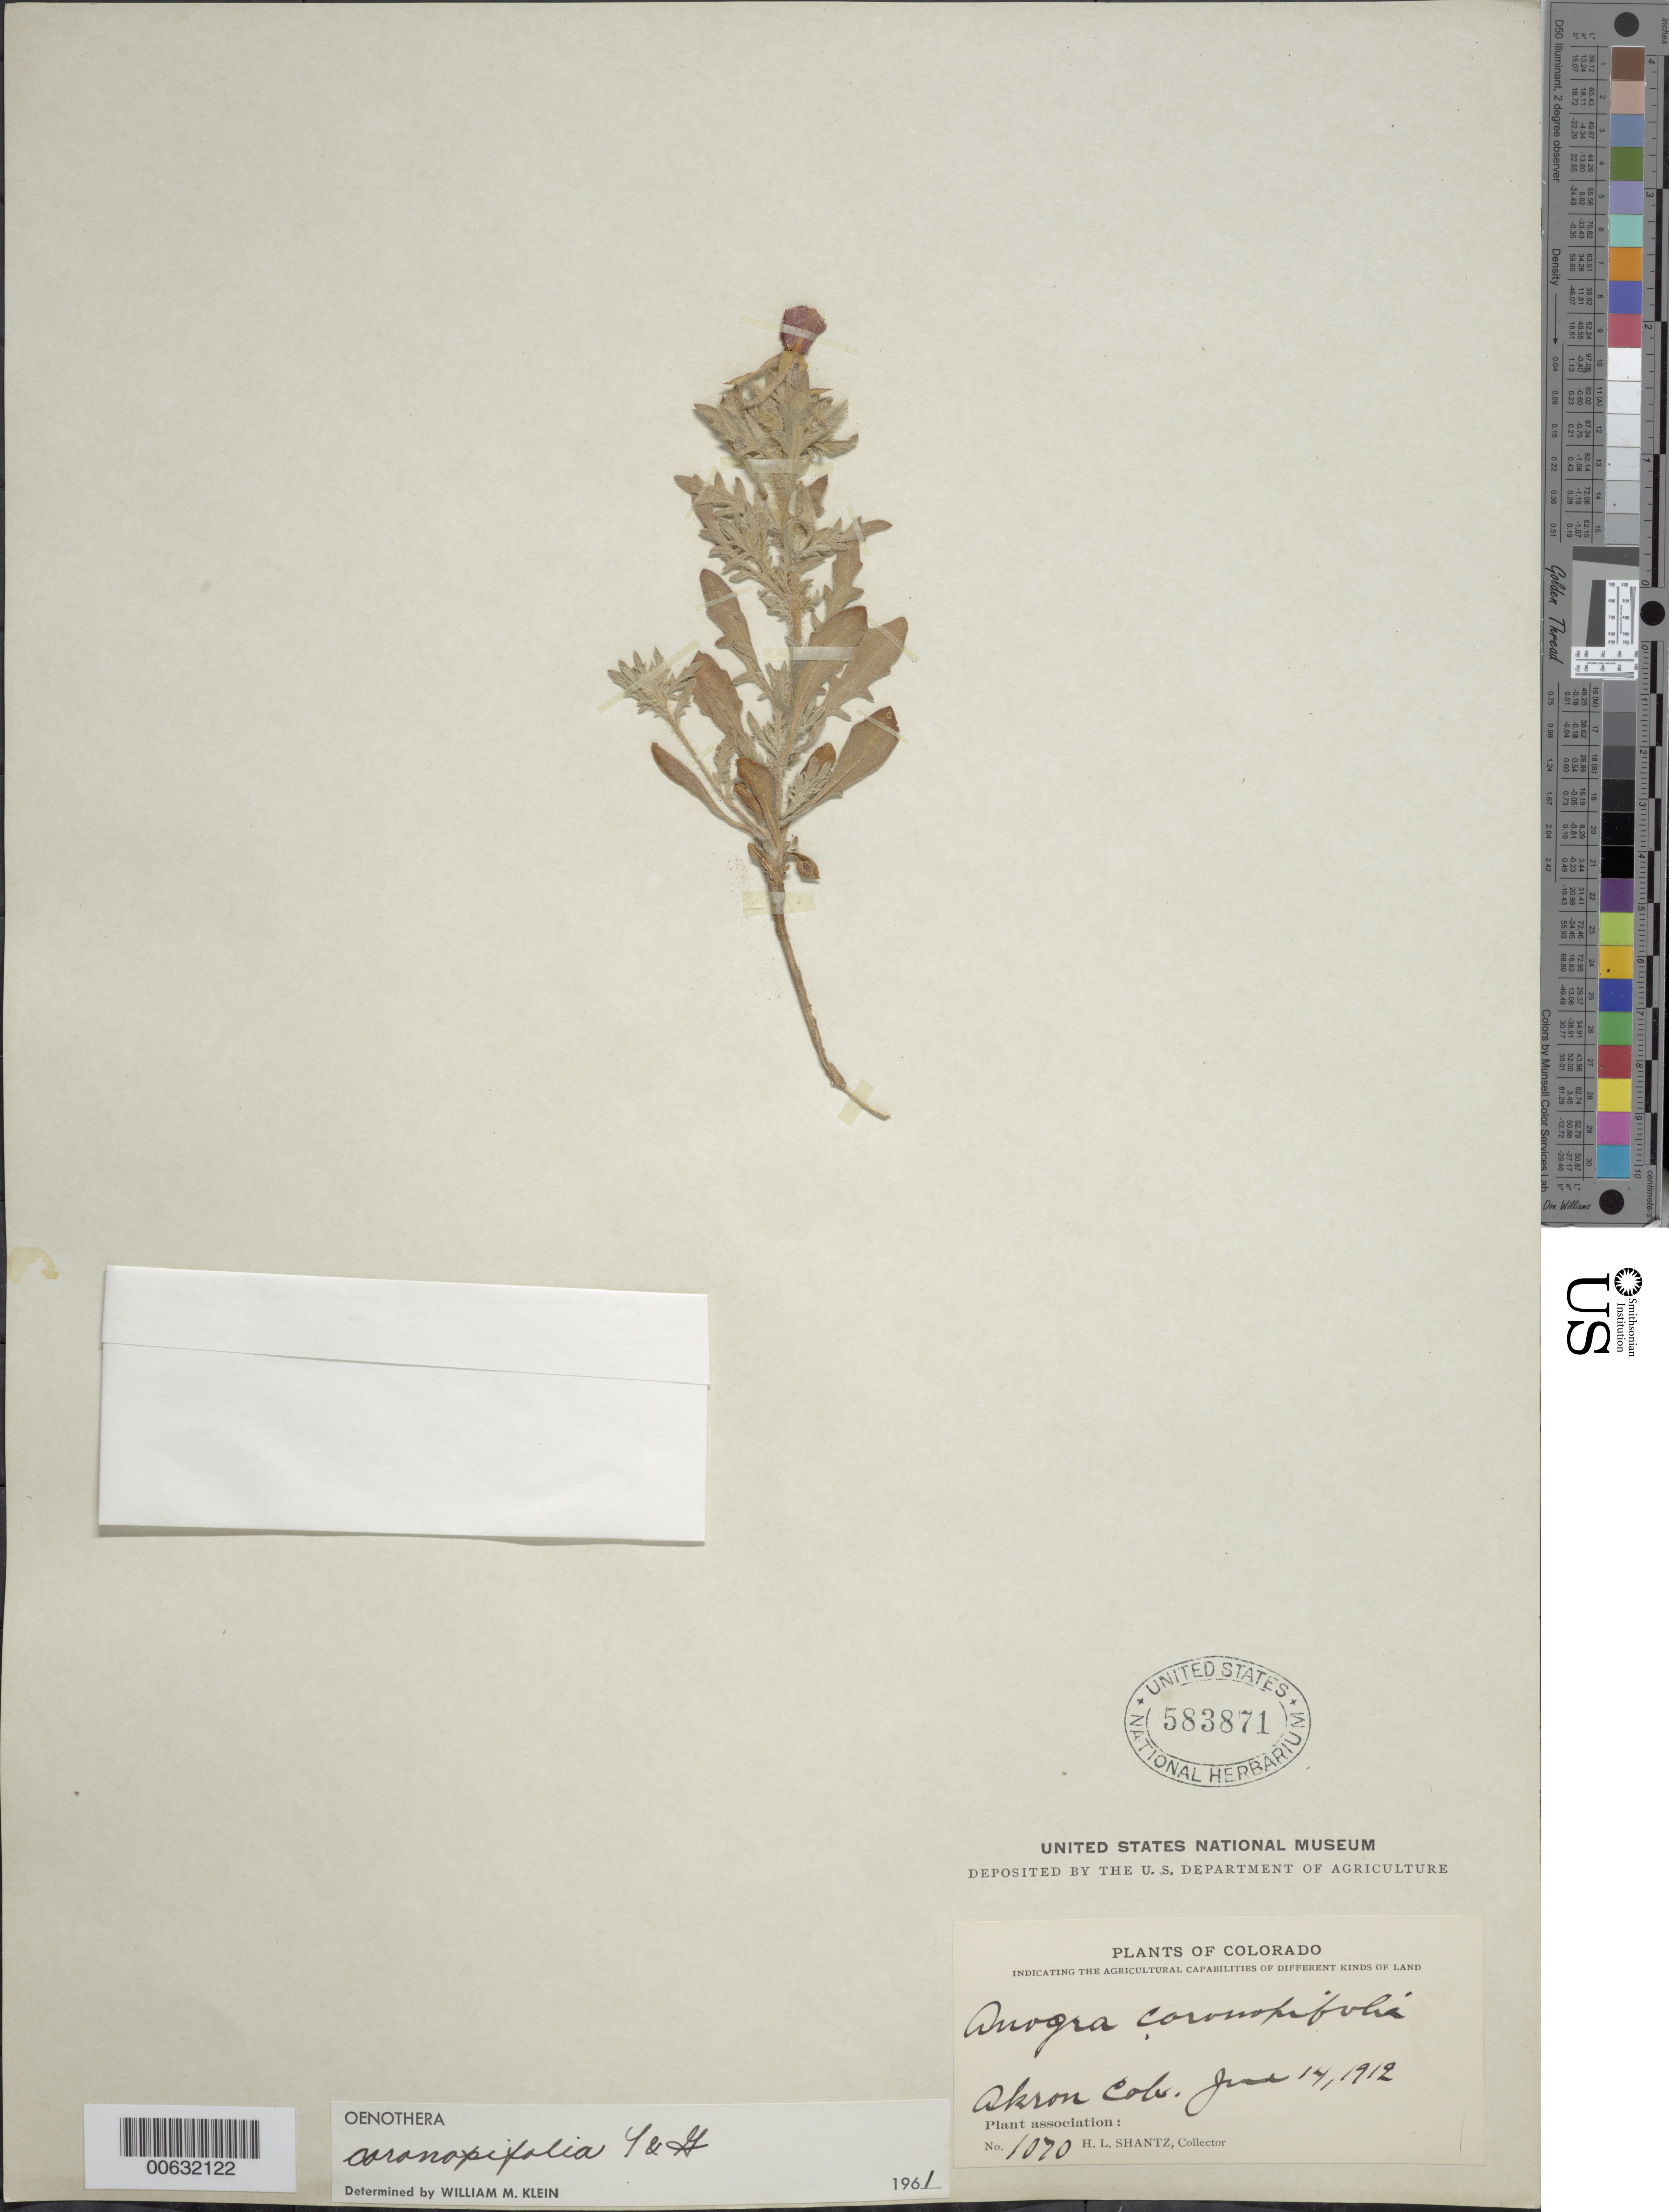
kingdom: Plantae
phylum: Tracheophyta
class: Magnoliopsida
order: Myrtales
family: Onagraceae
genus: Oenothera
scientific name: Oenothera coronopifolia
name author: Torr. & A. Gray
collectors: H. Shantz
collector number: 1070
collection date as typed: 14 Jun 1912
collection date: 1912-06-14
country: United States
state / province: Colorado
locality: Akron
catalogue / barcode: US 583871